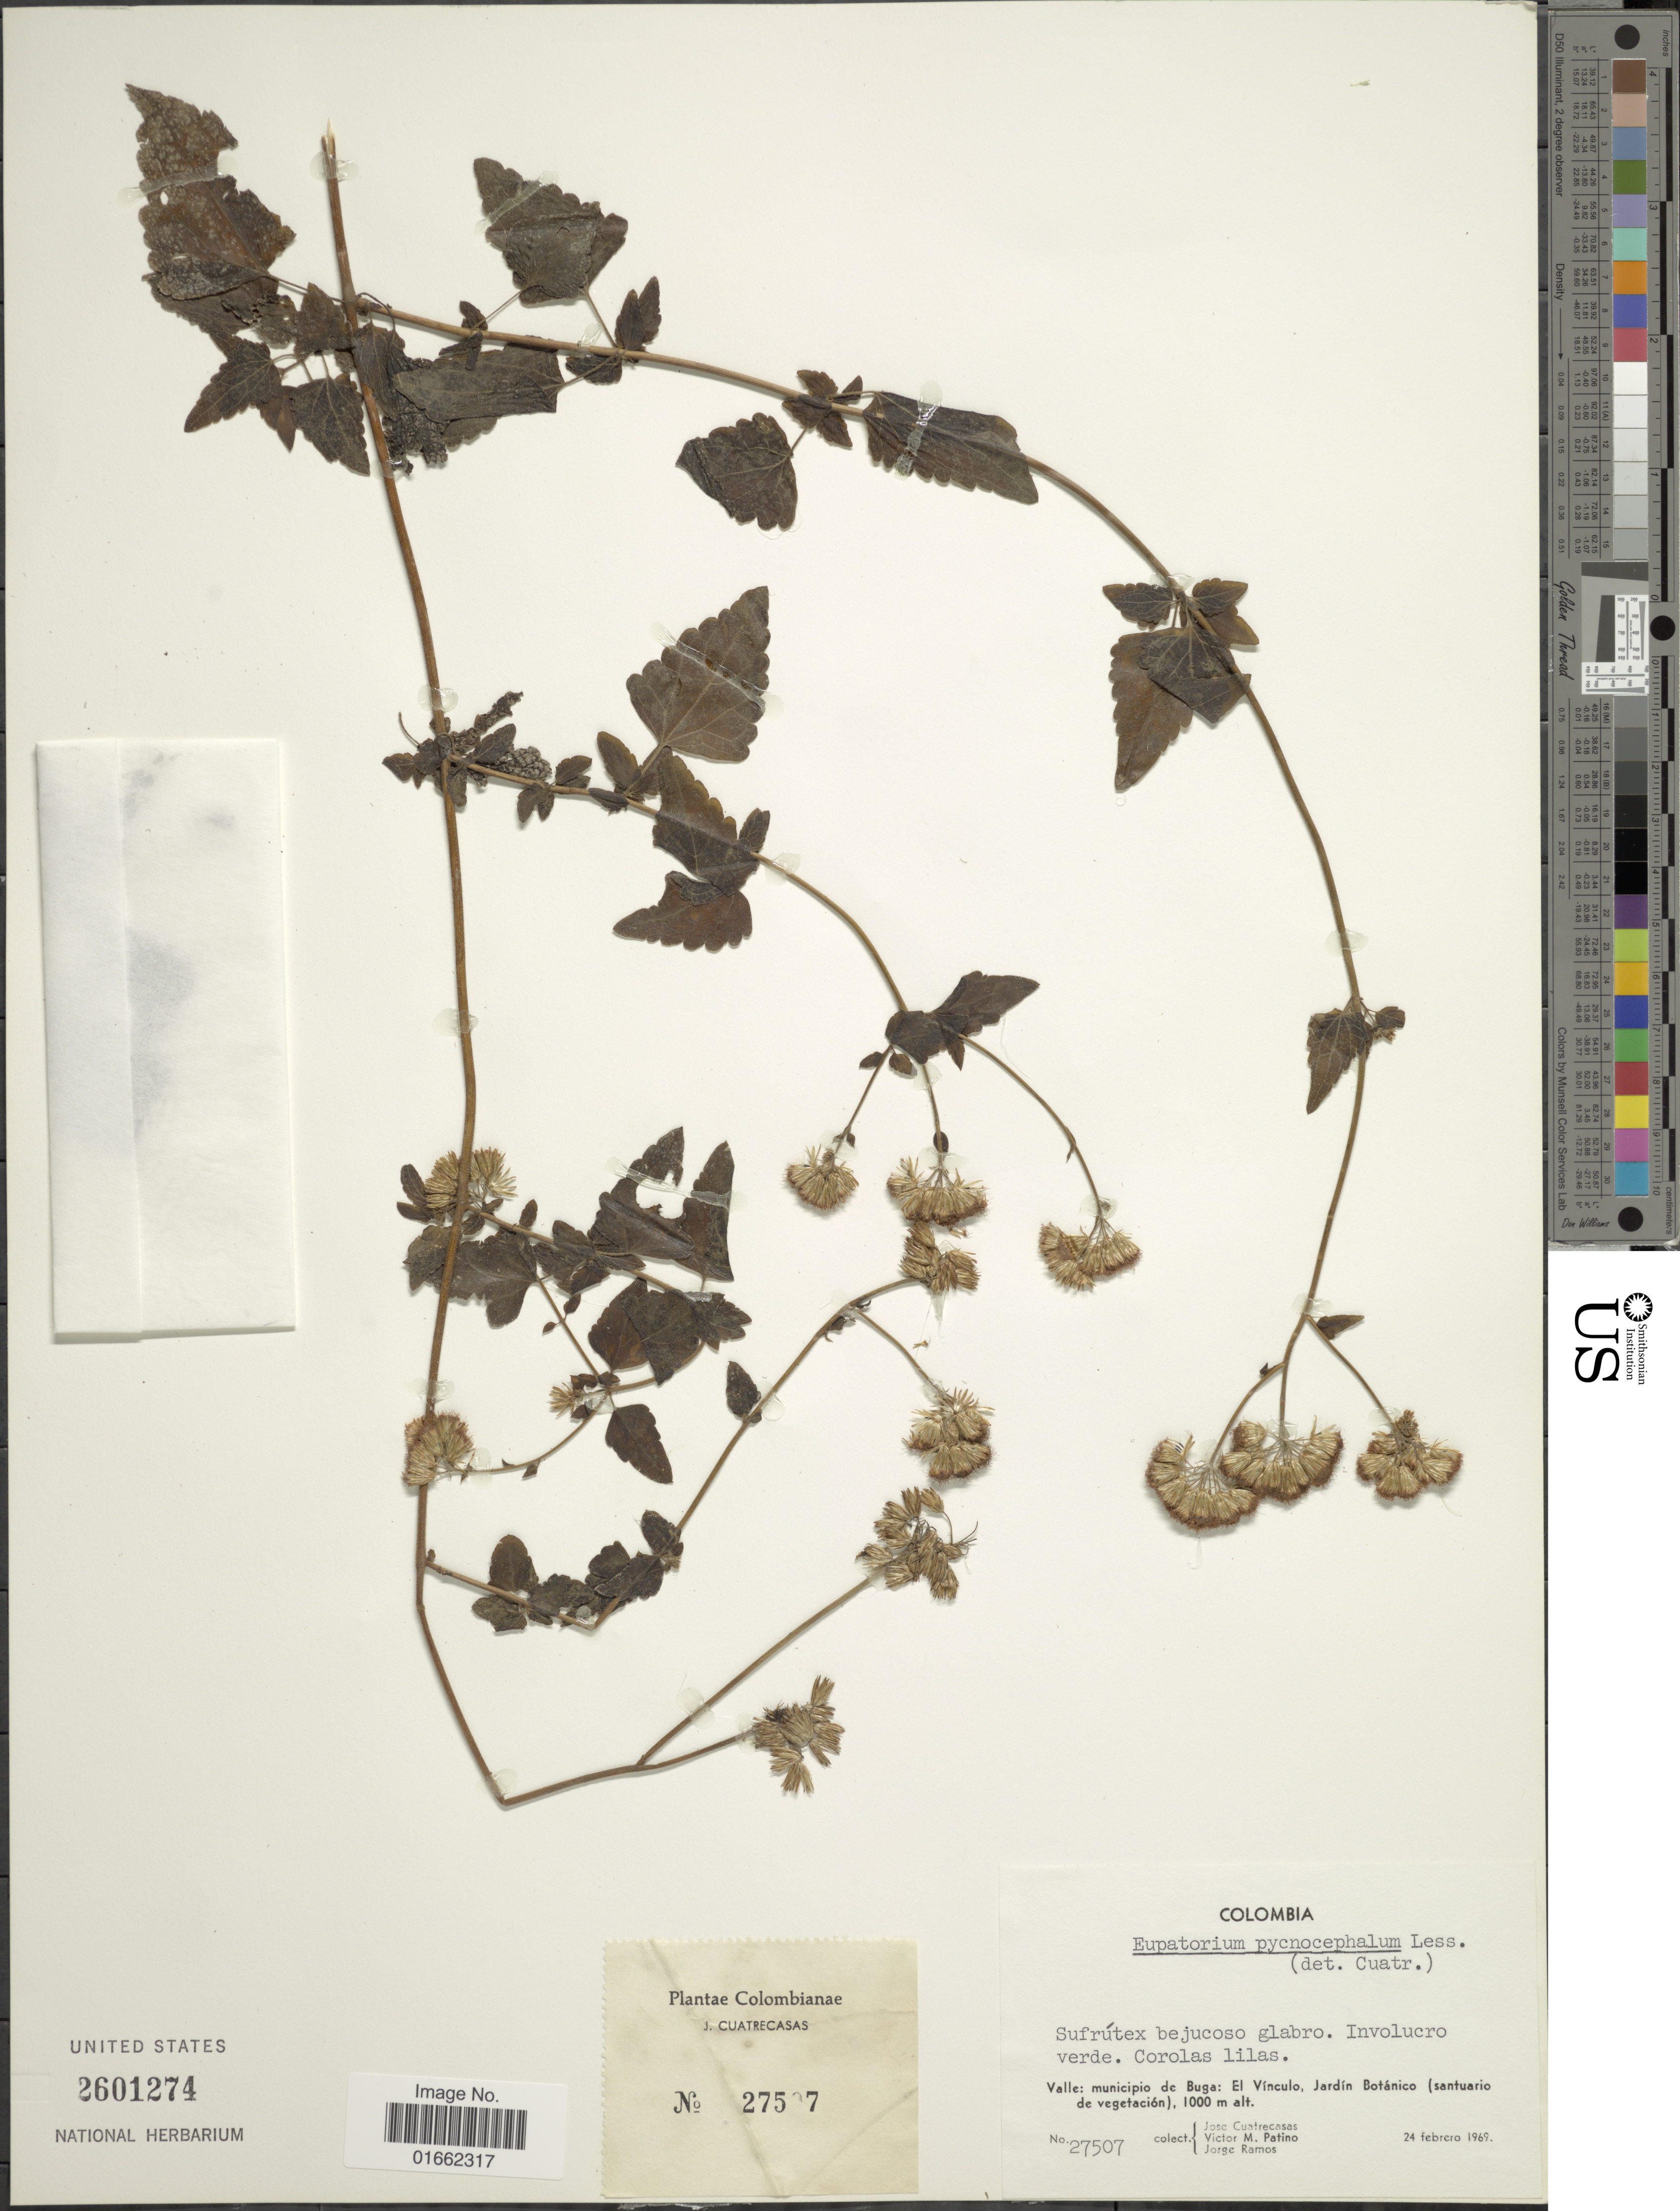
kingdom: Plantae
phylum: Tracheophyta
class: Magnoliopsida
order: Asterales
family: Asteraceae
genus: Fleischmannia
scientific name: Fleischmannia pycnocephala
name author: (Less.) R.M. King & H. Rob.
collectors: J. Cuatrecasas, V. M. Patiño & J. Ramos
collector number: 27507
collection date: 1969-02-24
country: Colombia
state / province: Valle del Cauca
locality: Valle: municipio de Buga: El Vinculo, Jardín Botánico (santuario de vegetación)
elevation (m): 1000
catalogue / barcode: US 2601274